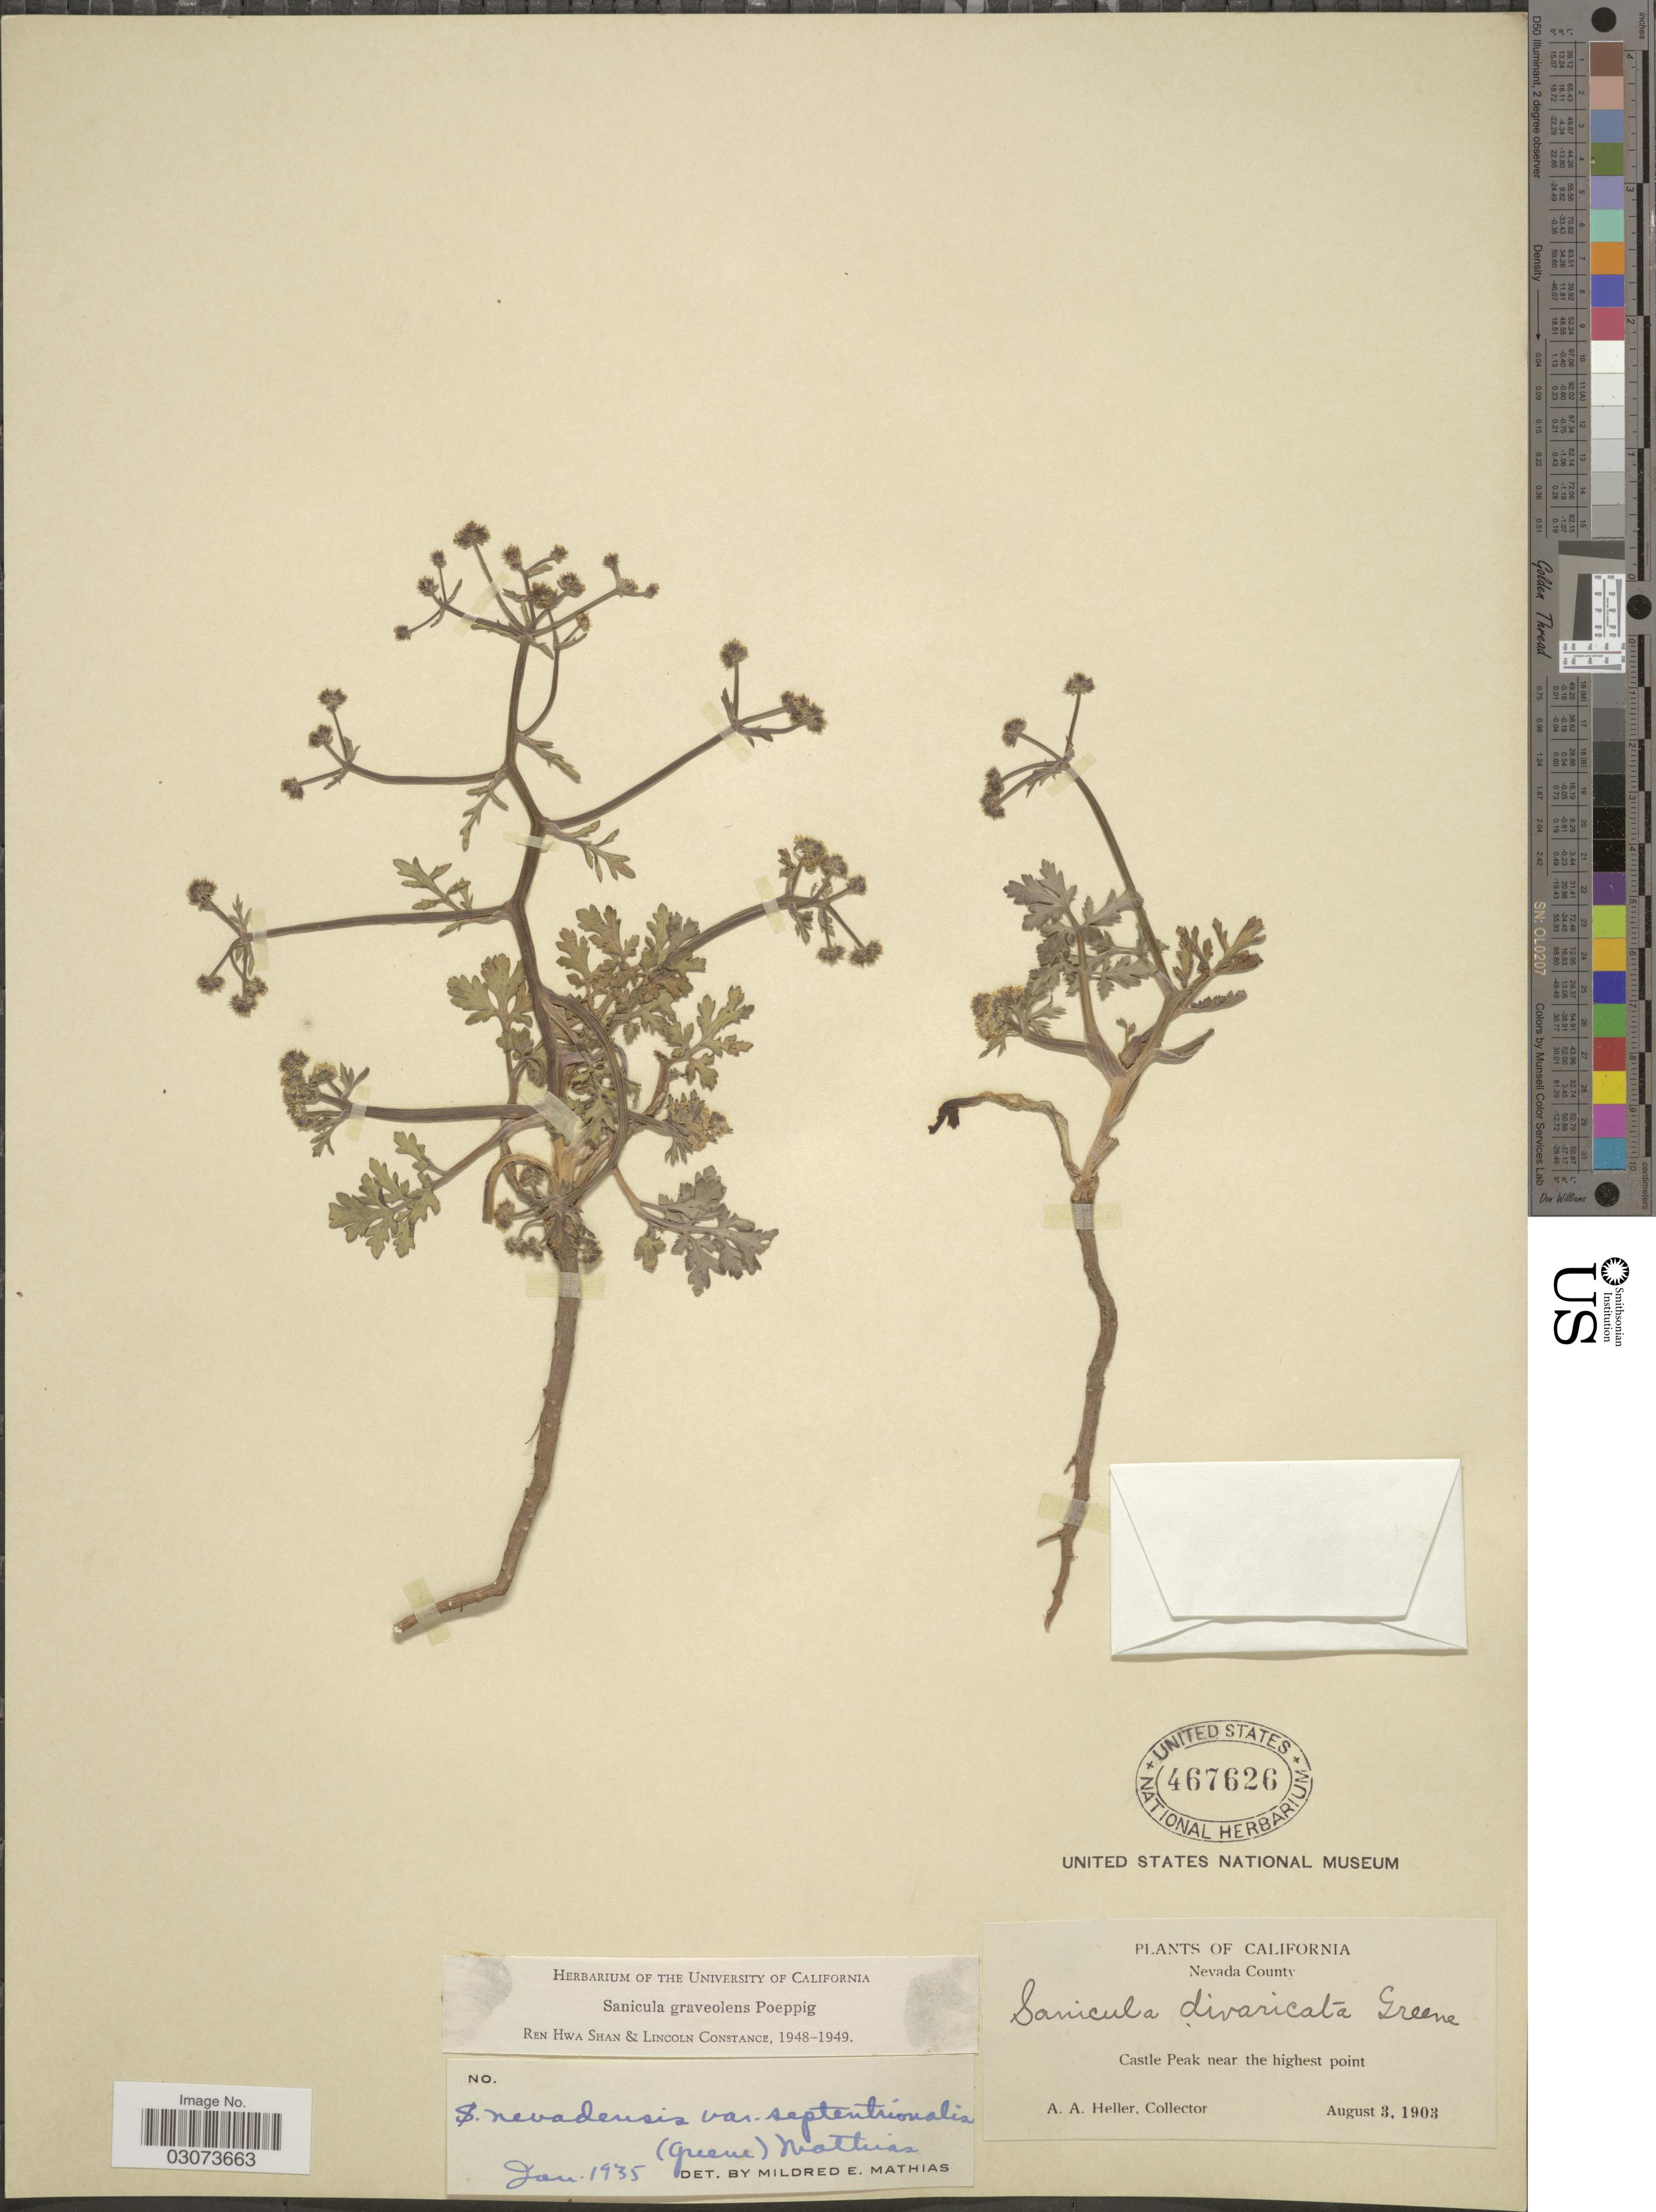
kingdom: Plantae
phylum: Tracheophyta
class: Magnoliopsida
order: Apiales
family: Apiaceae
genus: Sanicula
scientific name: Sanicula graveolens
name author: Poepp. ex DC.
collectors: A. A. Heller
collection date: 1903-08-03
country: United States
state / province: California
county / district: Nevada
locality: Nevada County. Castle Peak near the highest point.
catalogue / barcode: US 467626